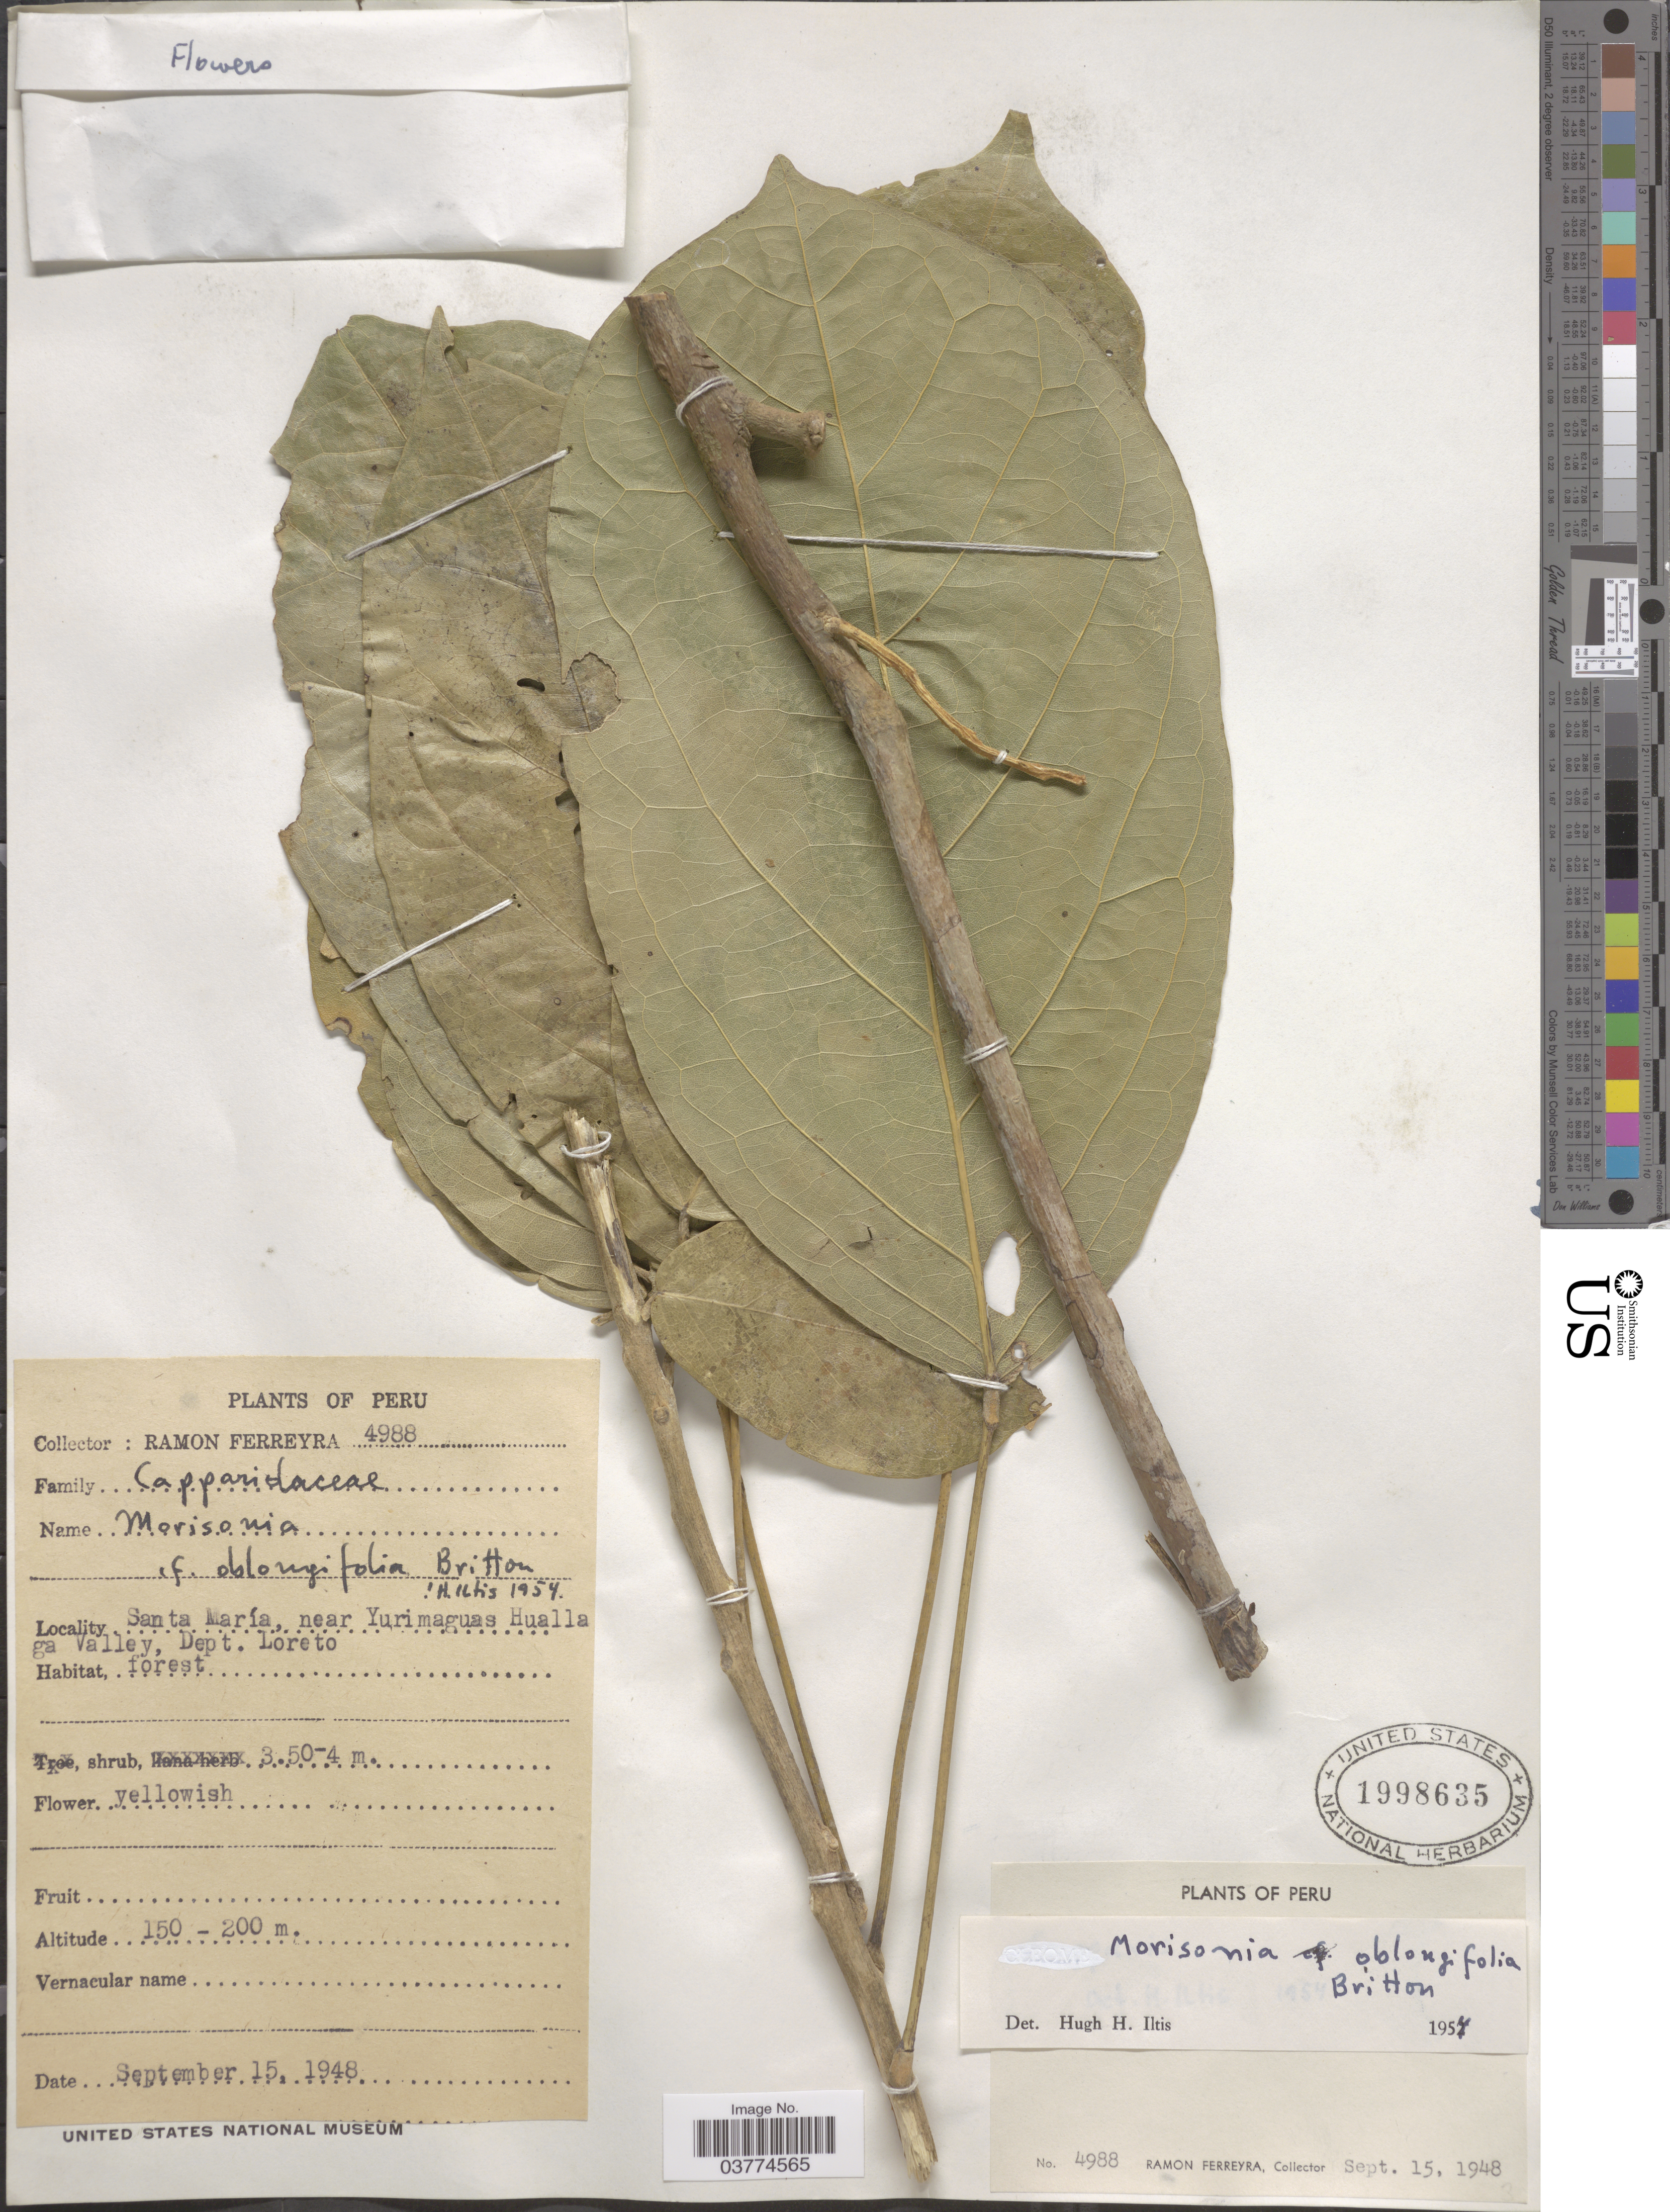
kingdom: Plantae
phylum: Tracheophyta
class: Magnoliopsida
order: Brassicales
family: Capparaceae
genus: Morisonia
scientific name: Morisonia oblongifolia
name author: Britton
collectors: R. A. Ferreyra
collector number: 4988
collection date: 1948-09-15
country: Peru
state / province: Loreto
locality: Santa María, near Yurimaguas Huallaga Valley, Dept. Loreto.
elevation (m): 150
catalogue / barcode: US 1998635